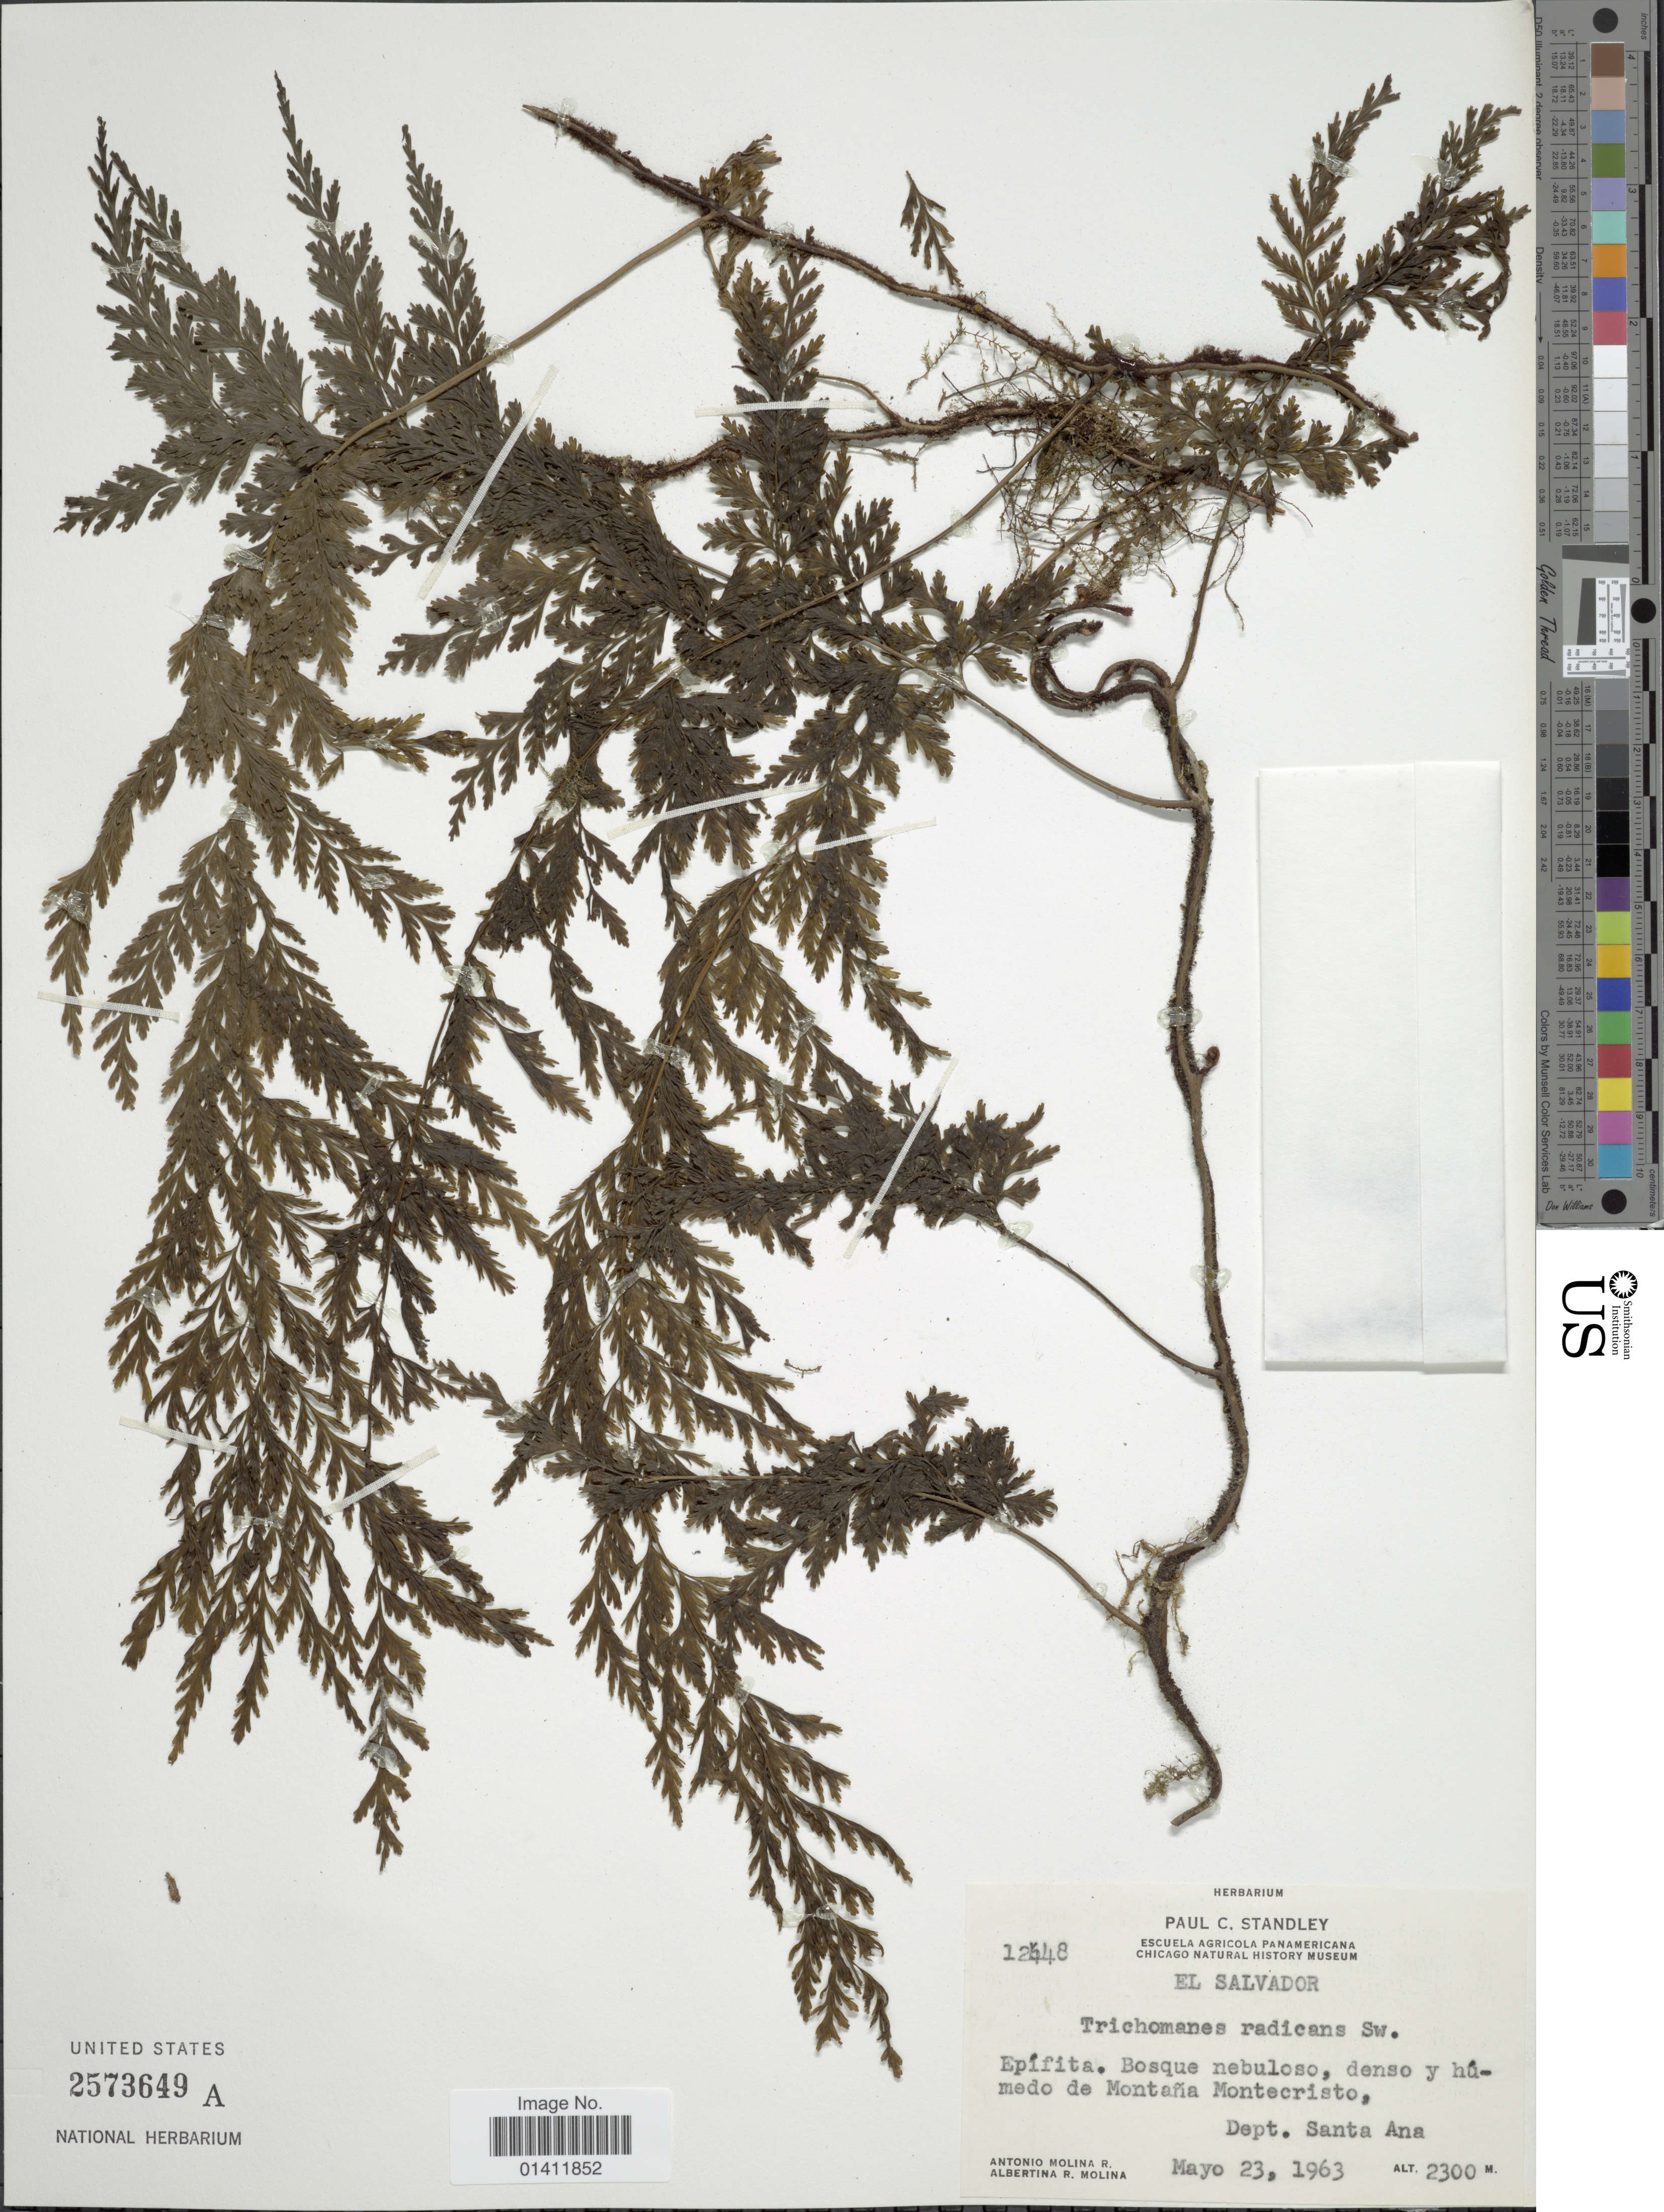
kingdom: Plantae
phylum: Tracheophyta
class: Polypodiopsida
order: Hymenophyllales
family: Hymenophyllaceae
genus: Vandenboschia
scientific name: Vandenboschia radicans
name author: (Sw.) Copel.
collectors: A. Molina R. & A. R. Molina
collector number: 12448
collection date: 1963-05-23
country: El Salvador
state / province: Santa Ana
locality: Montana Montecristo. Dept. Santa Ana.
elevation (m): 2300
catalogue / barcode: US 2573649A